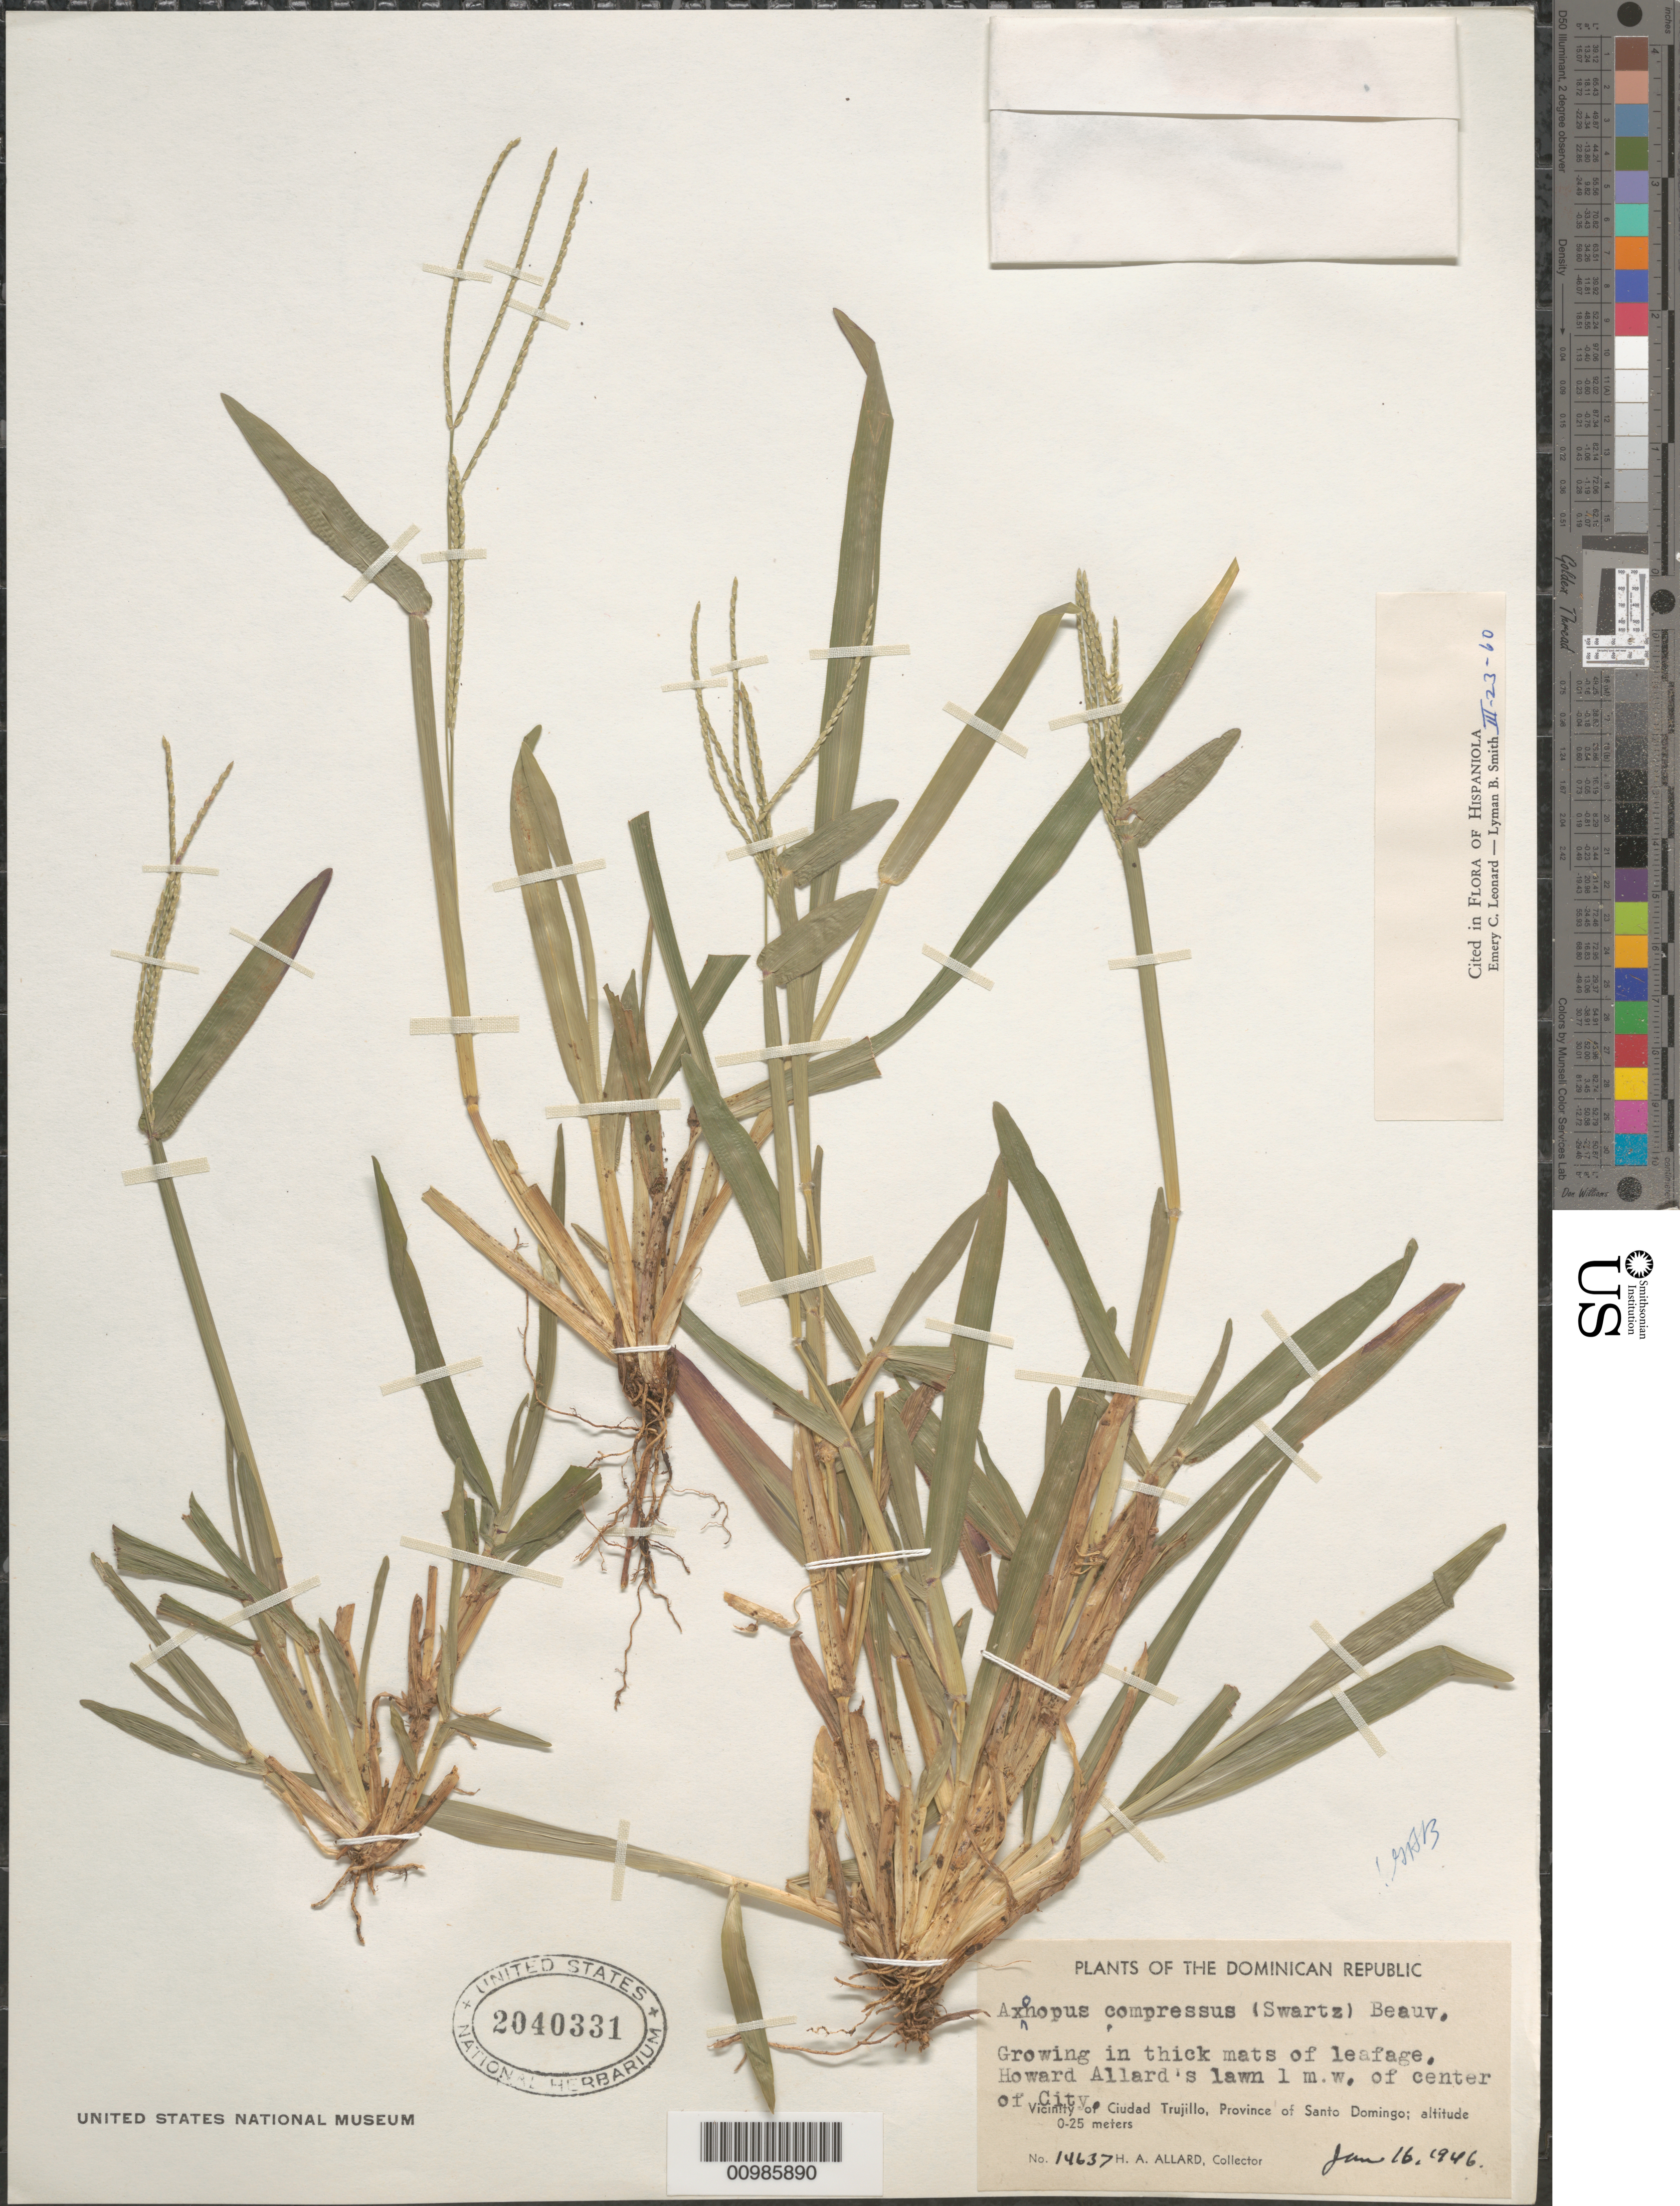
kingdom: Plantae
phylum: Tracheophyta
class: Liliopsida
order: Poales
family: Poaceae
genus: Axonopus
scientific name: Axonopus compressus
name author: (Sw.) P. Beauv.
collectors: H. A. Allard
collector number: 14637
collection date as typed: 16 Jan 1946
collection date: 1946-01-16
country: Dominican Republic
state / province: Distrito Nacional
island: Hispaniola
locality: Vicinity of Santo Domingo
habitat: growing in mats of dry leafage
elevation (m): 0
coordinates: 0 N, 0 E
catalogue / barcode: US 2040331